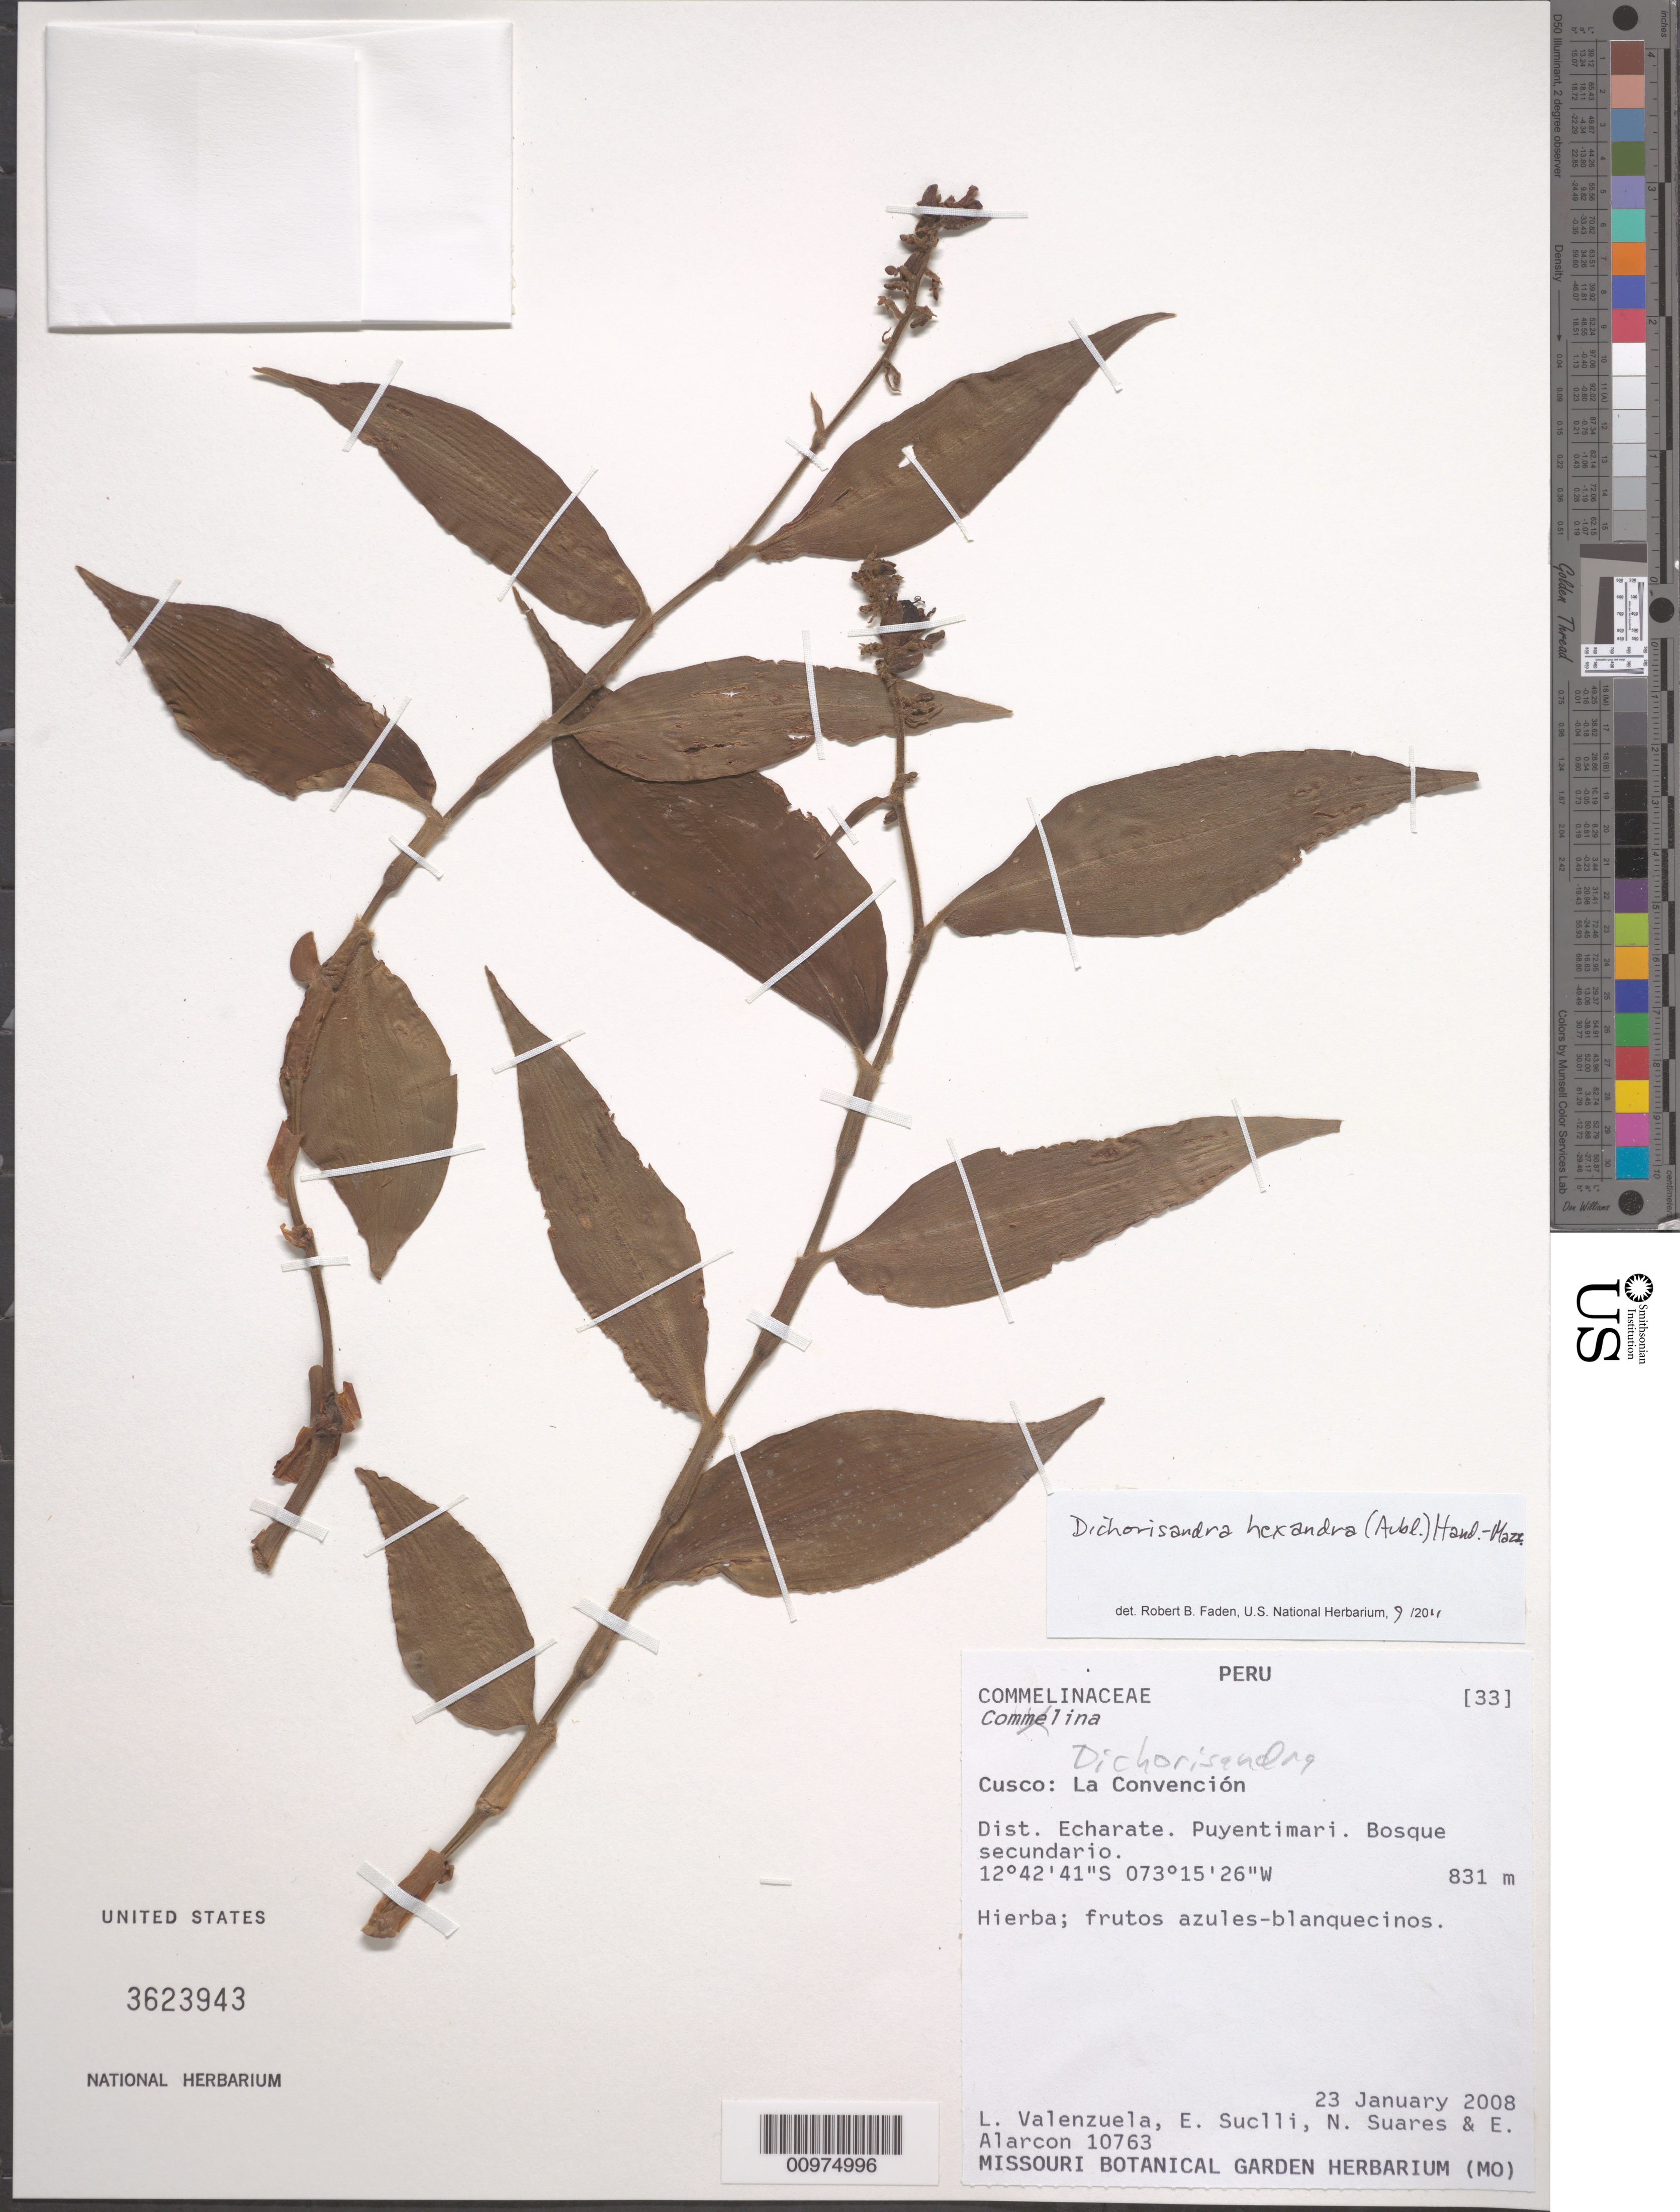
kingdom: Plantae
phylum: Tracheophyta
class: Liliopsida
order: Commelinales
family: Commelinaceae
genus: Dichorisandra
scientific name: Dichorisandra hexandra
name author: (Aubl.) Standl.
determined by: Faden, Robert B., (US), Smithsonian Institution - National Museum of Natural History (UNITED STATES)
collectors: L. Valenzuela et al.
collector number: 10763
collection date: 2008-01-23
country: Peru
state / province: Cusco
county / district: La Convención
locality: Puyentimari.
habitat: Bosque secundario.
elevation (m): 831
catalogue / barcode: US 3623943